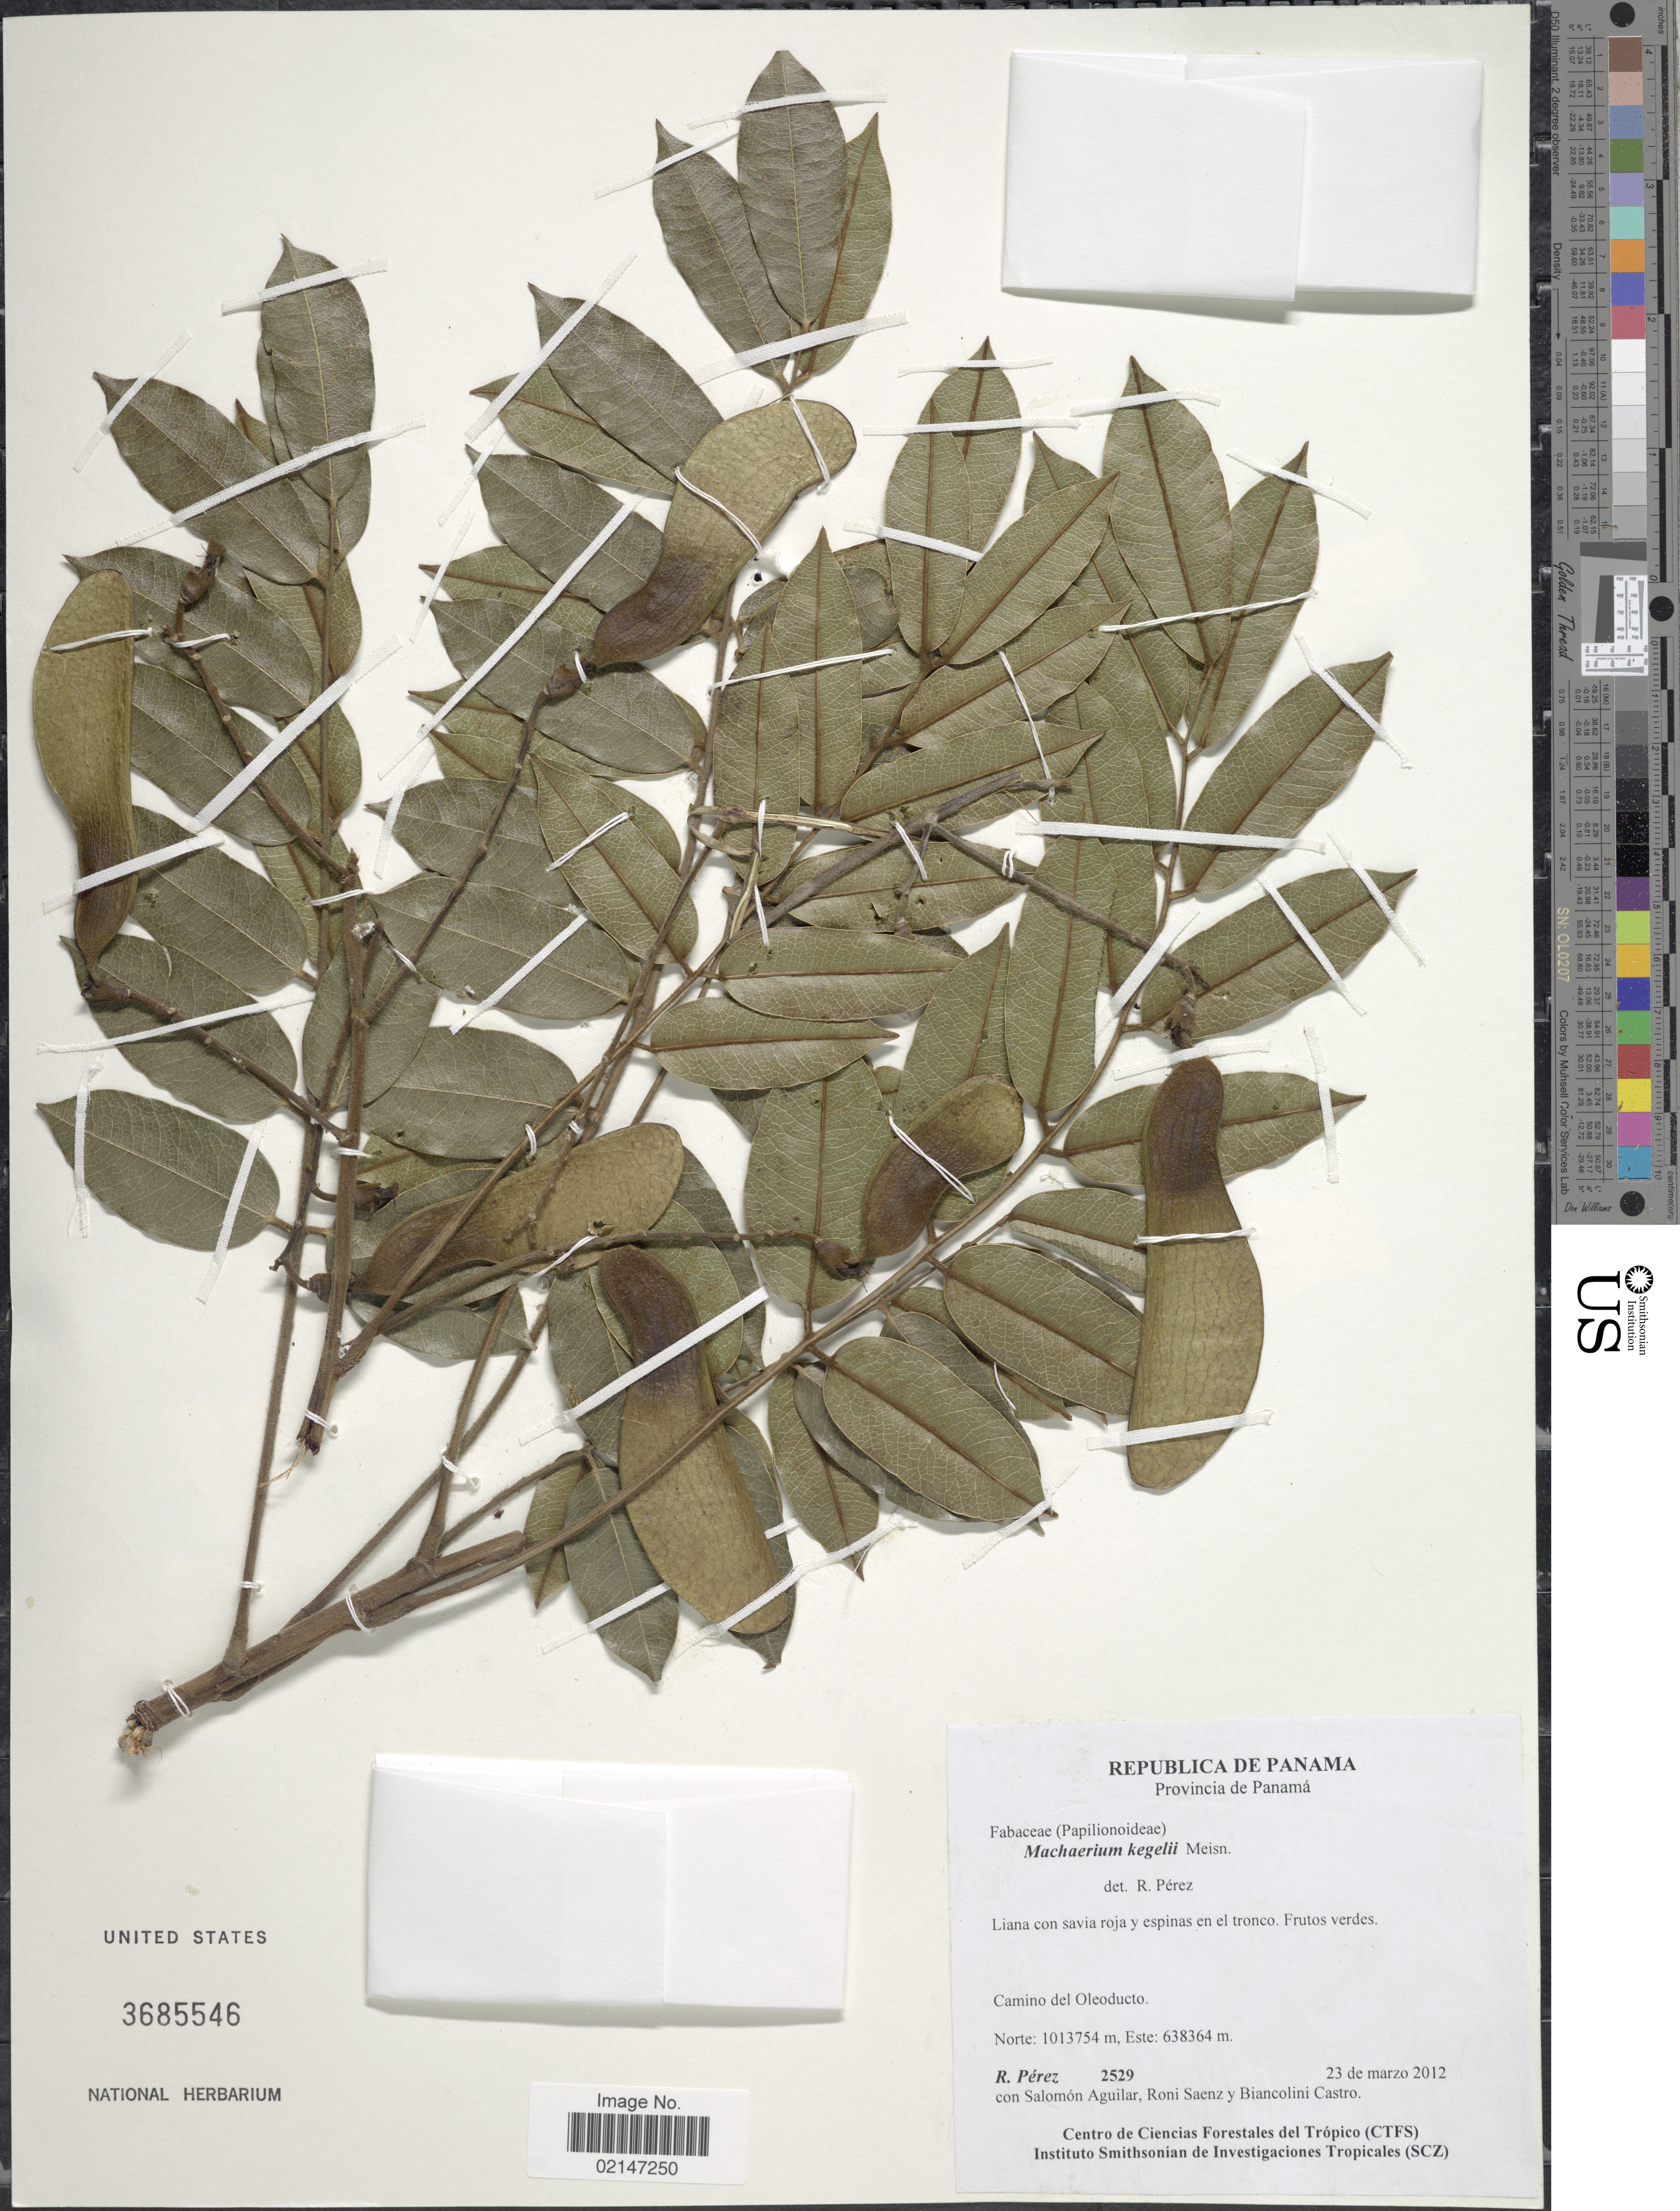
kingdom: Plantae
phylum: Tracheophyta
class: Magnoliopsida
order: Fabales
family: Fabaceae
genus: Machaerium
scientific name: Machaerium kegelii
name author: Meisn.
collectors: A. Pérez, S. Aguilar, R. Saenz & B. Castro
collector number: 2529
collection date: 2012-03-23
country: Panama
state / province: Panamá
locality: Camino del Oleoducto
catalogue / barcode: US 3685546